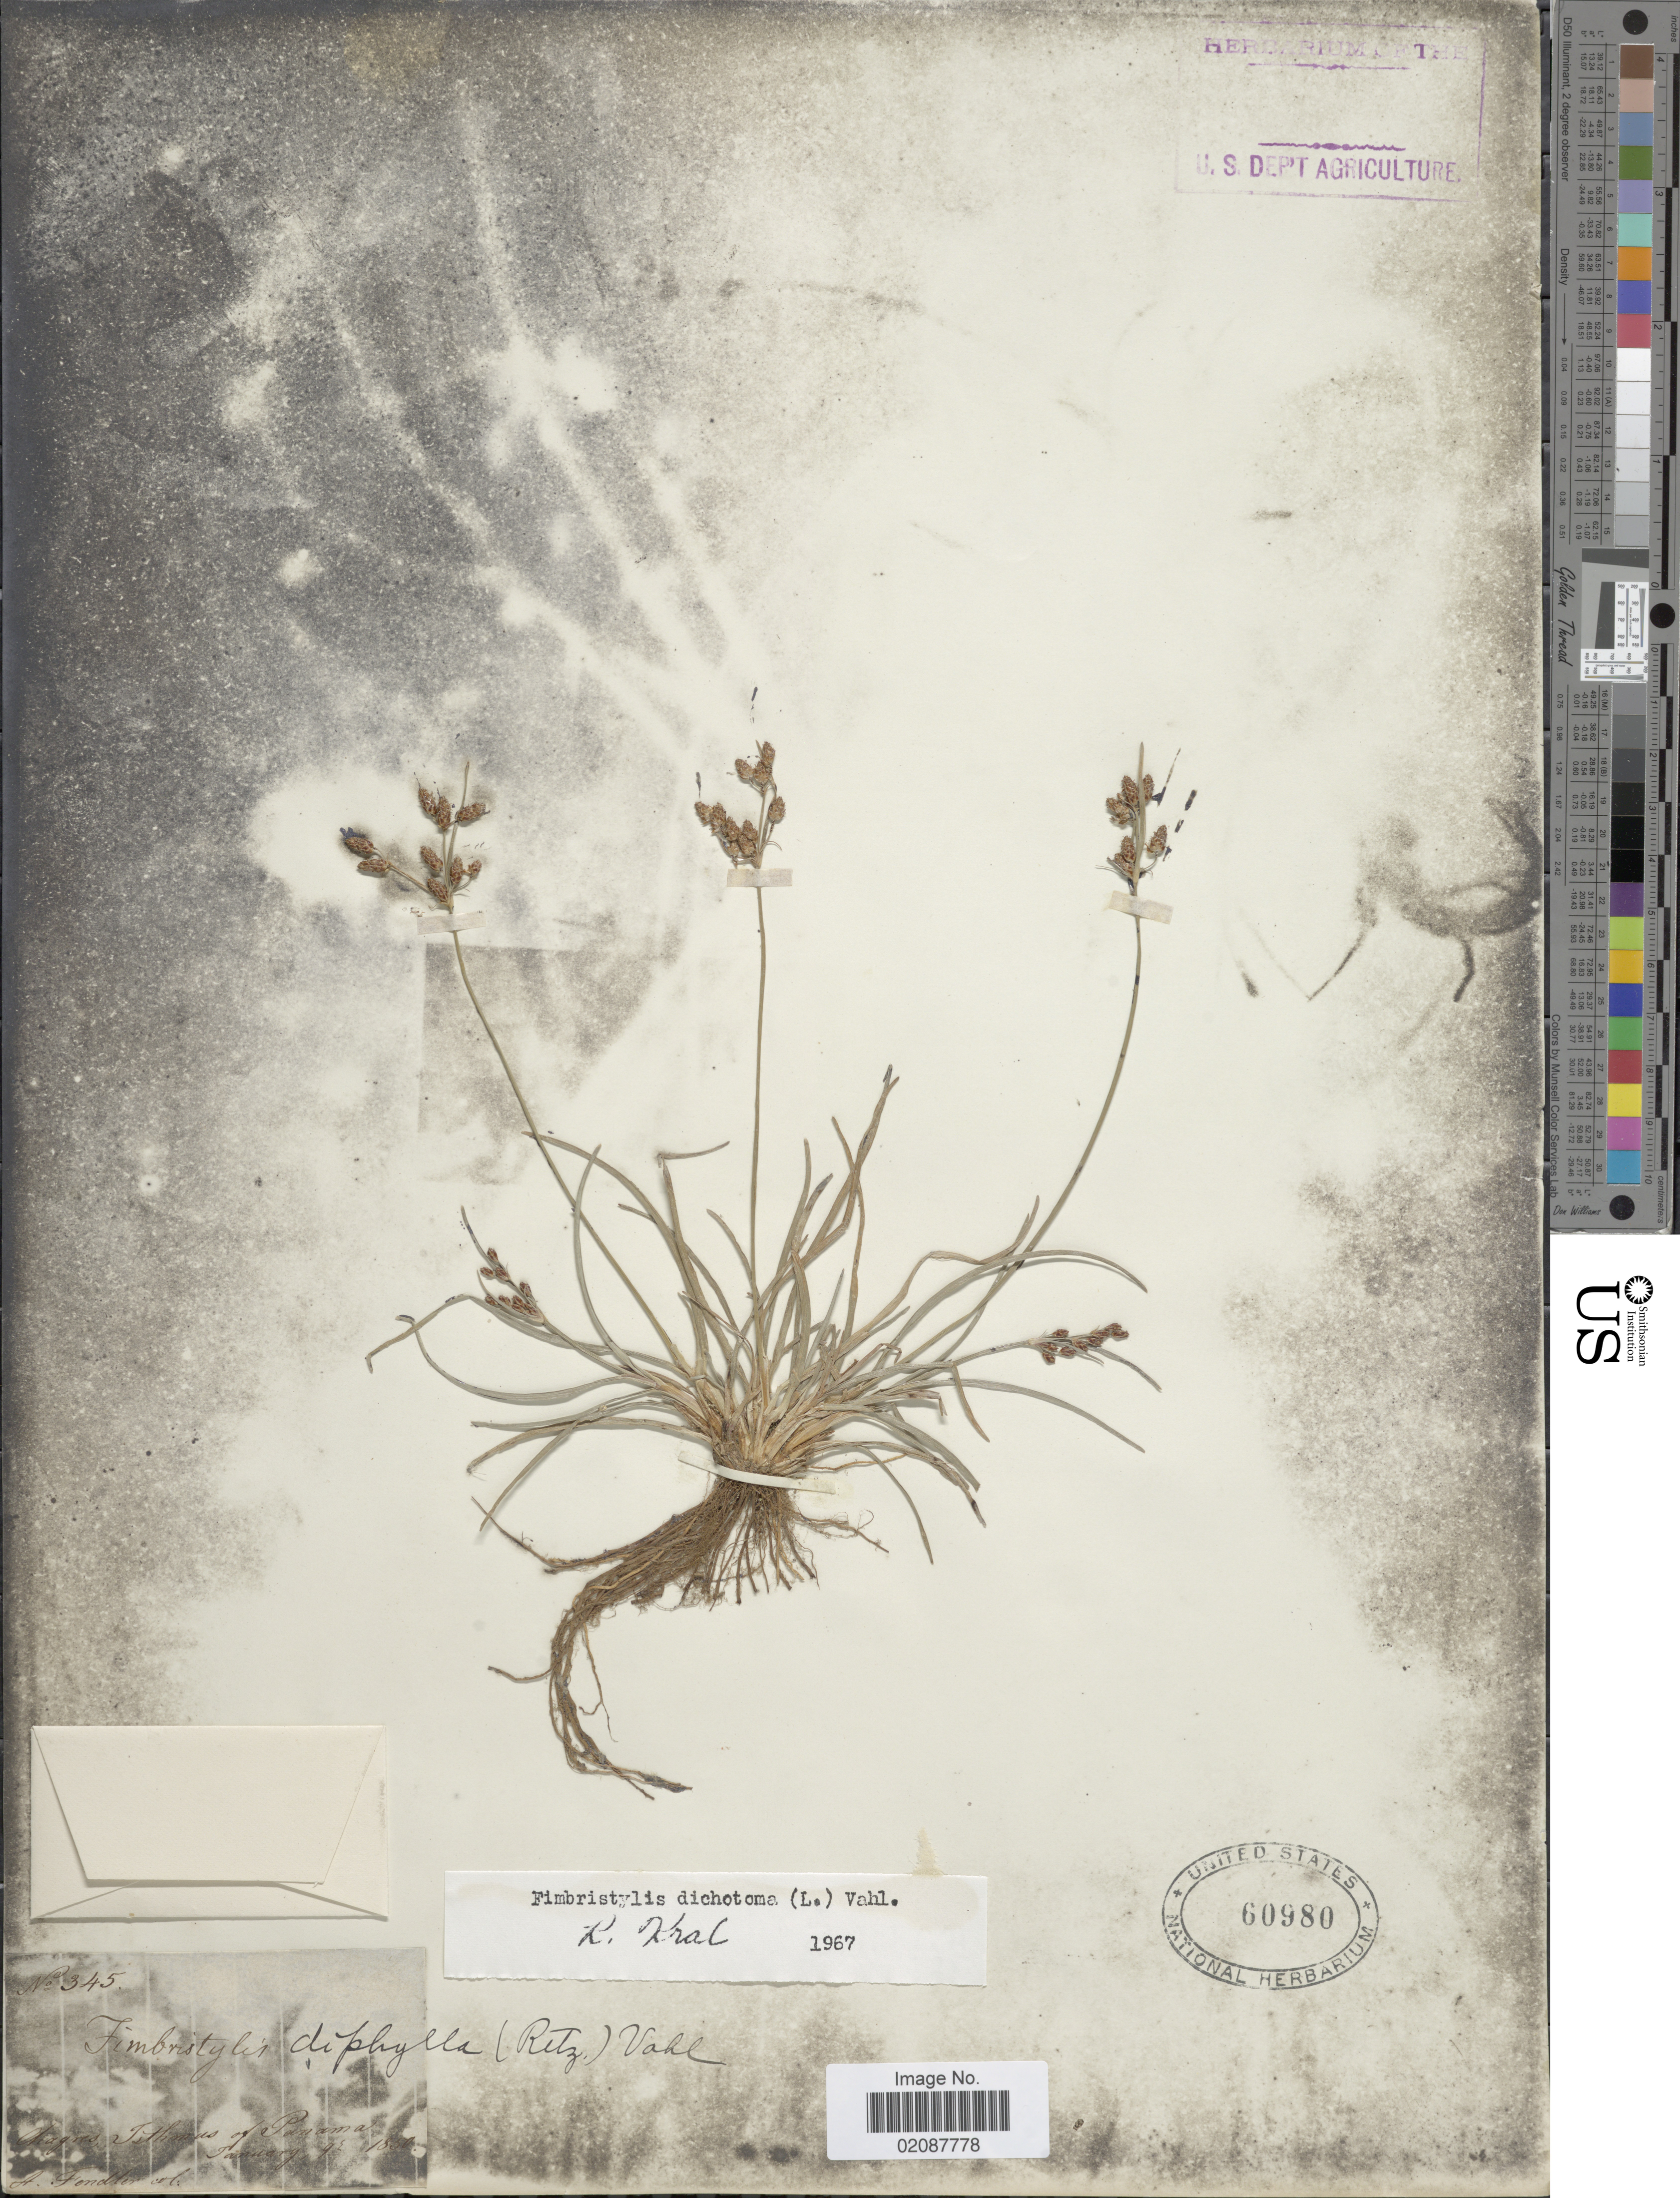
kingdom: Plantae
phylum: Tracheophyta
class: Liliopsida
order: Poales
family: Cyperaceae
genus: Fimbristylis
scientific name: Fimbristylis dichotoma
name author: (L.) Vahl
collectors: A. Fendler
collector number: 345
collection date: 1850-01-09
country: Panama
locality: Chagrs, Isthmus of Panama.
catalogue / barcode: US 60980